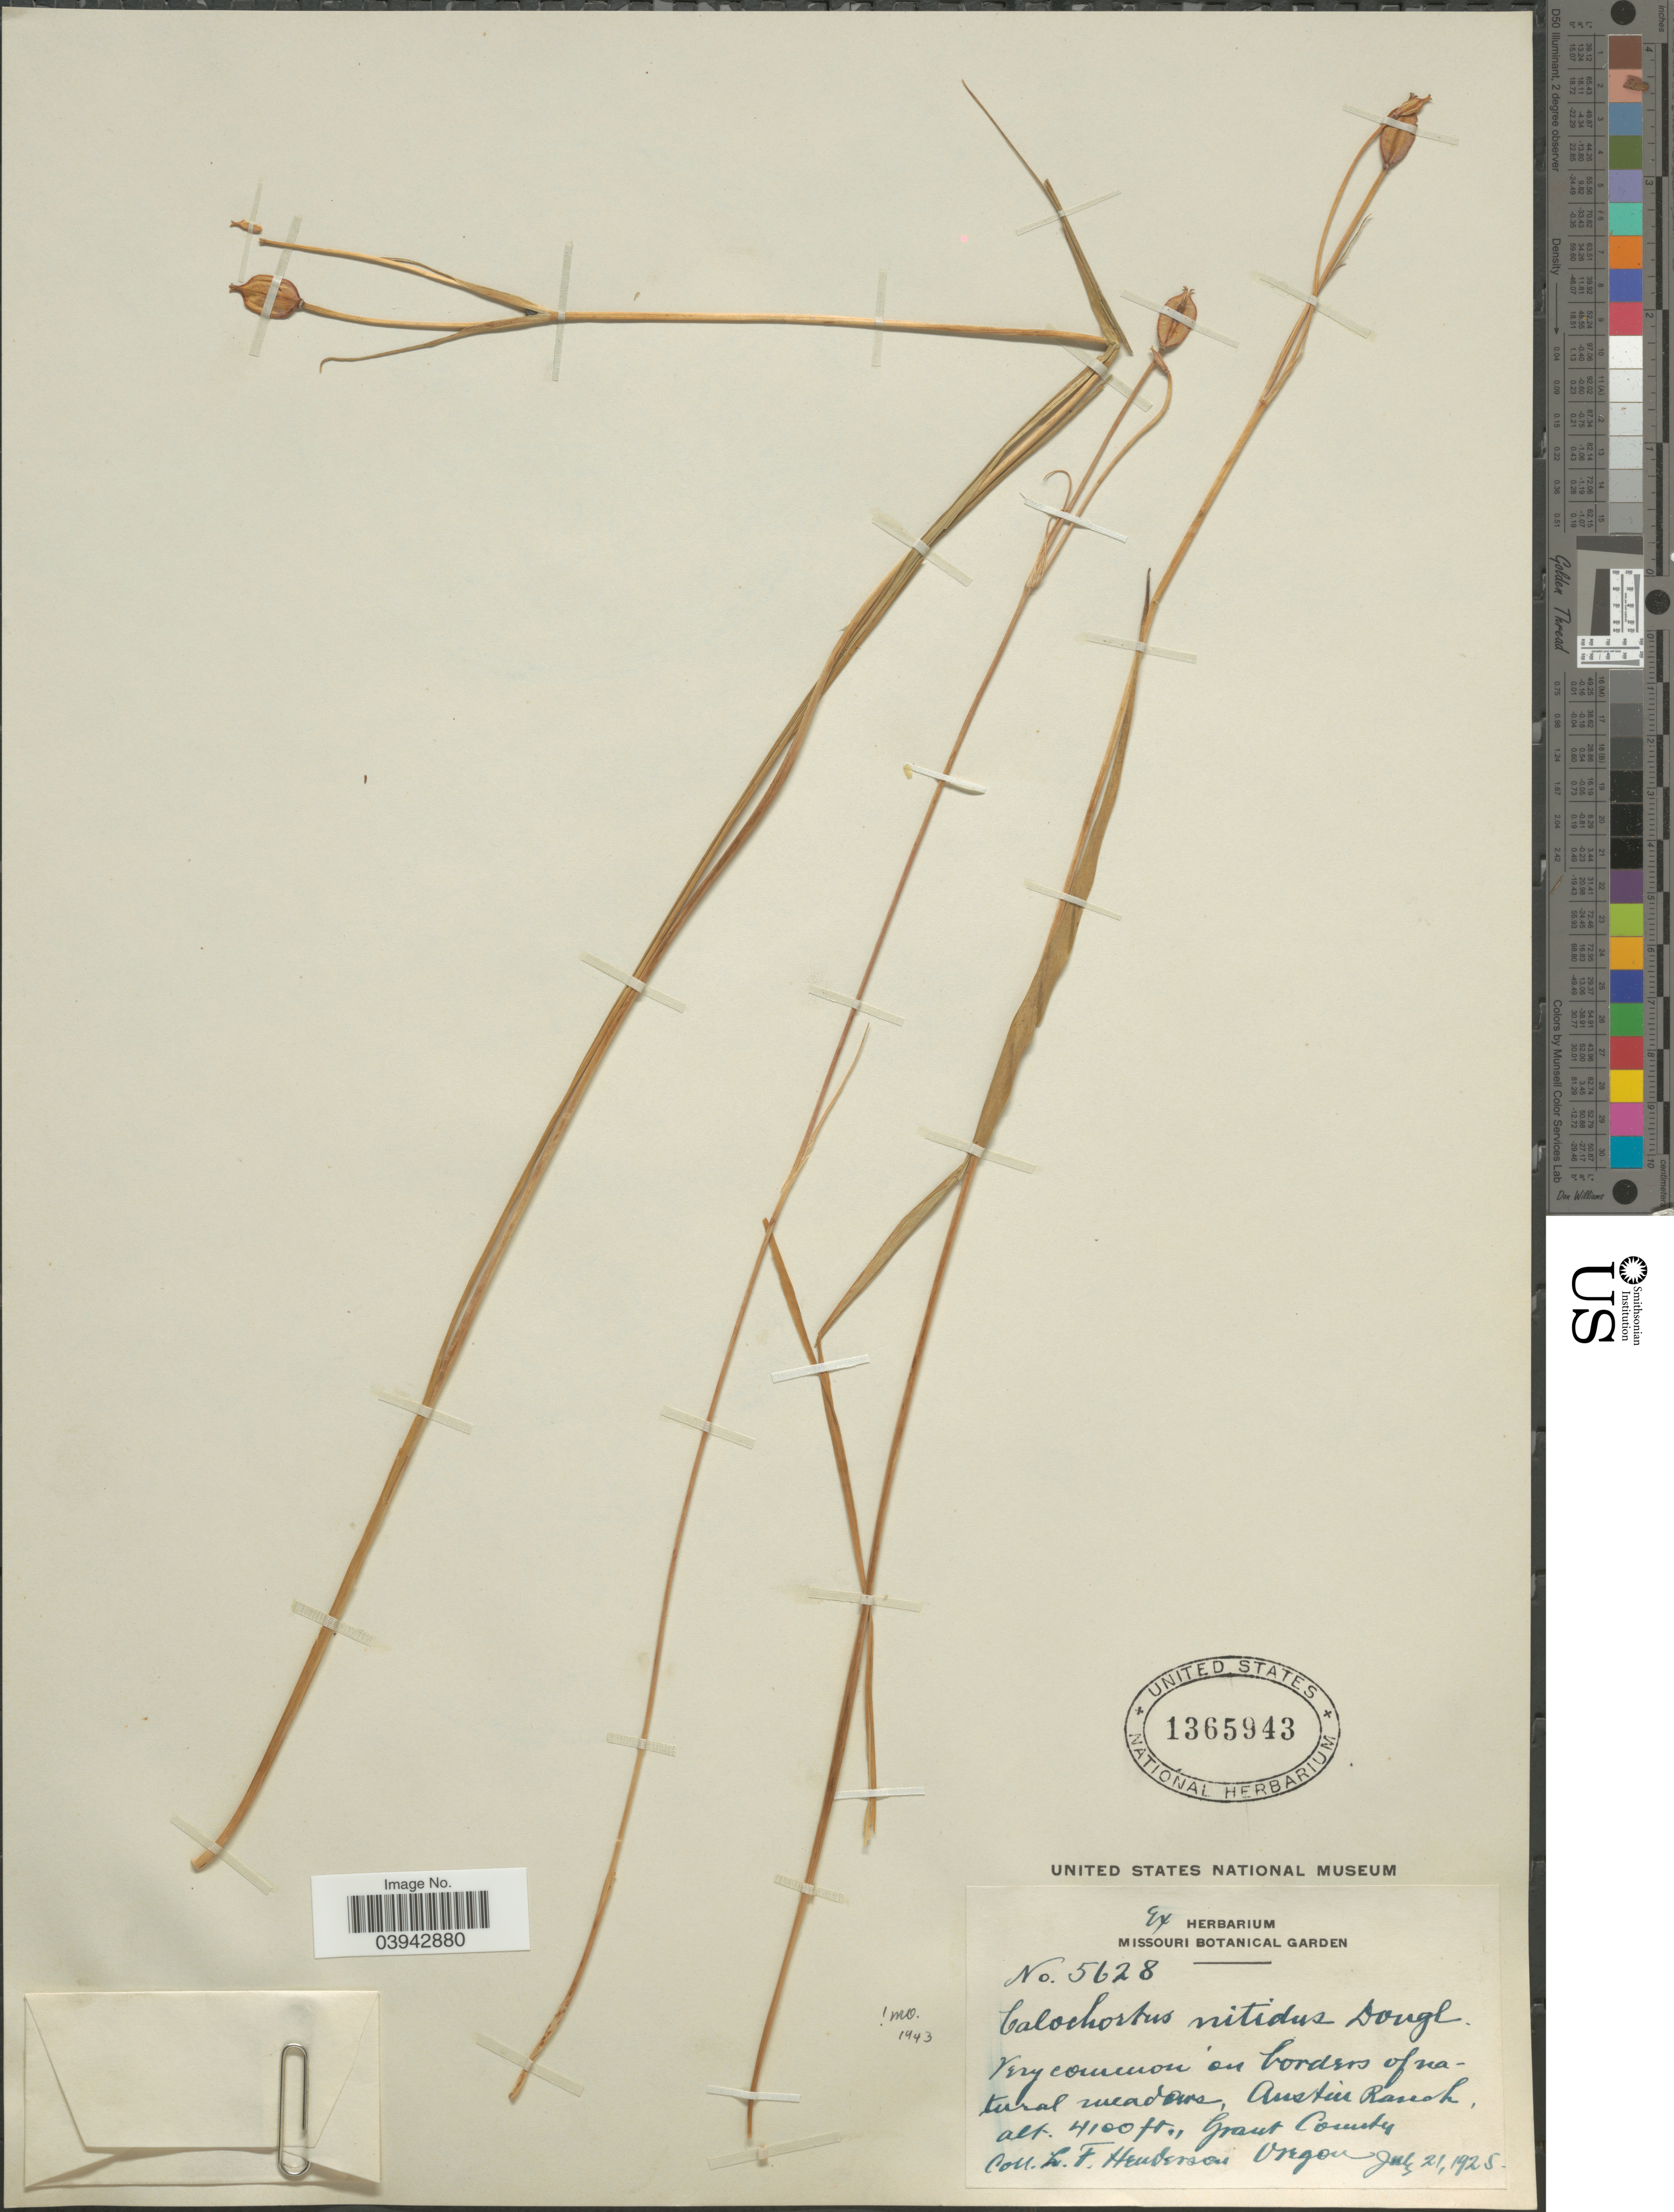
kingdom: Plantae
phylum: Tracheophyta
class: Liliopsida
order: Liliales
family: Liliaceae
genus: Calochortus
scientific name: Calochortus nitidus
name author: Douglas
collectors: L. Henderson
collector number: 5628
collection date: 1925-07-21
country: United States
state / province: Oregon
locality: Austin Ranch, Grant County.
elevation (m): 1250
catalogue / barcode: US 1365943